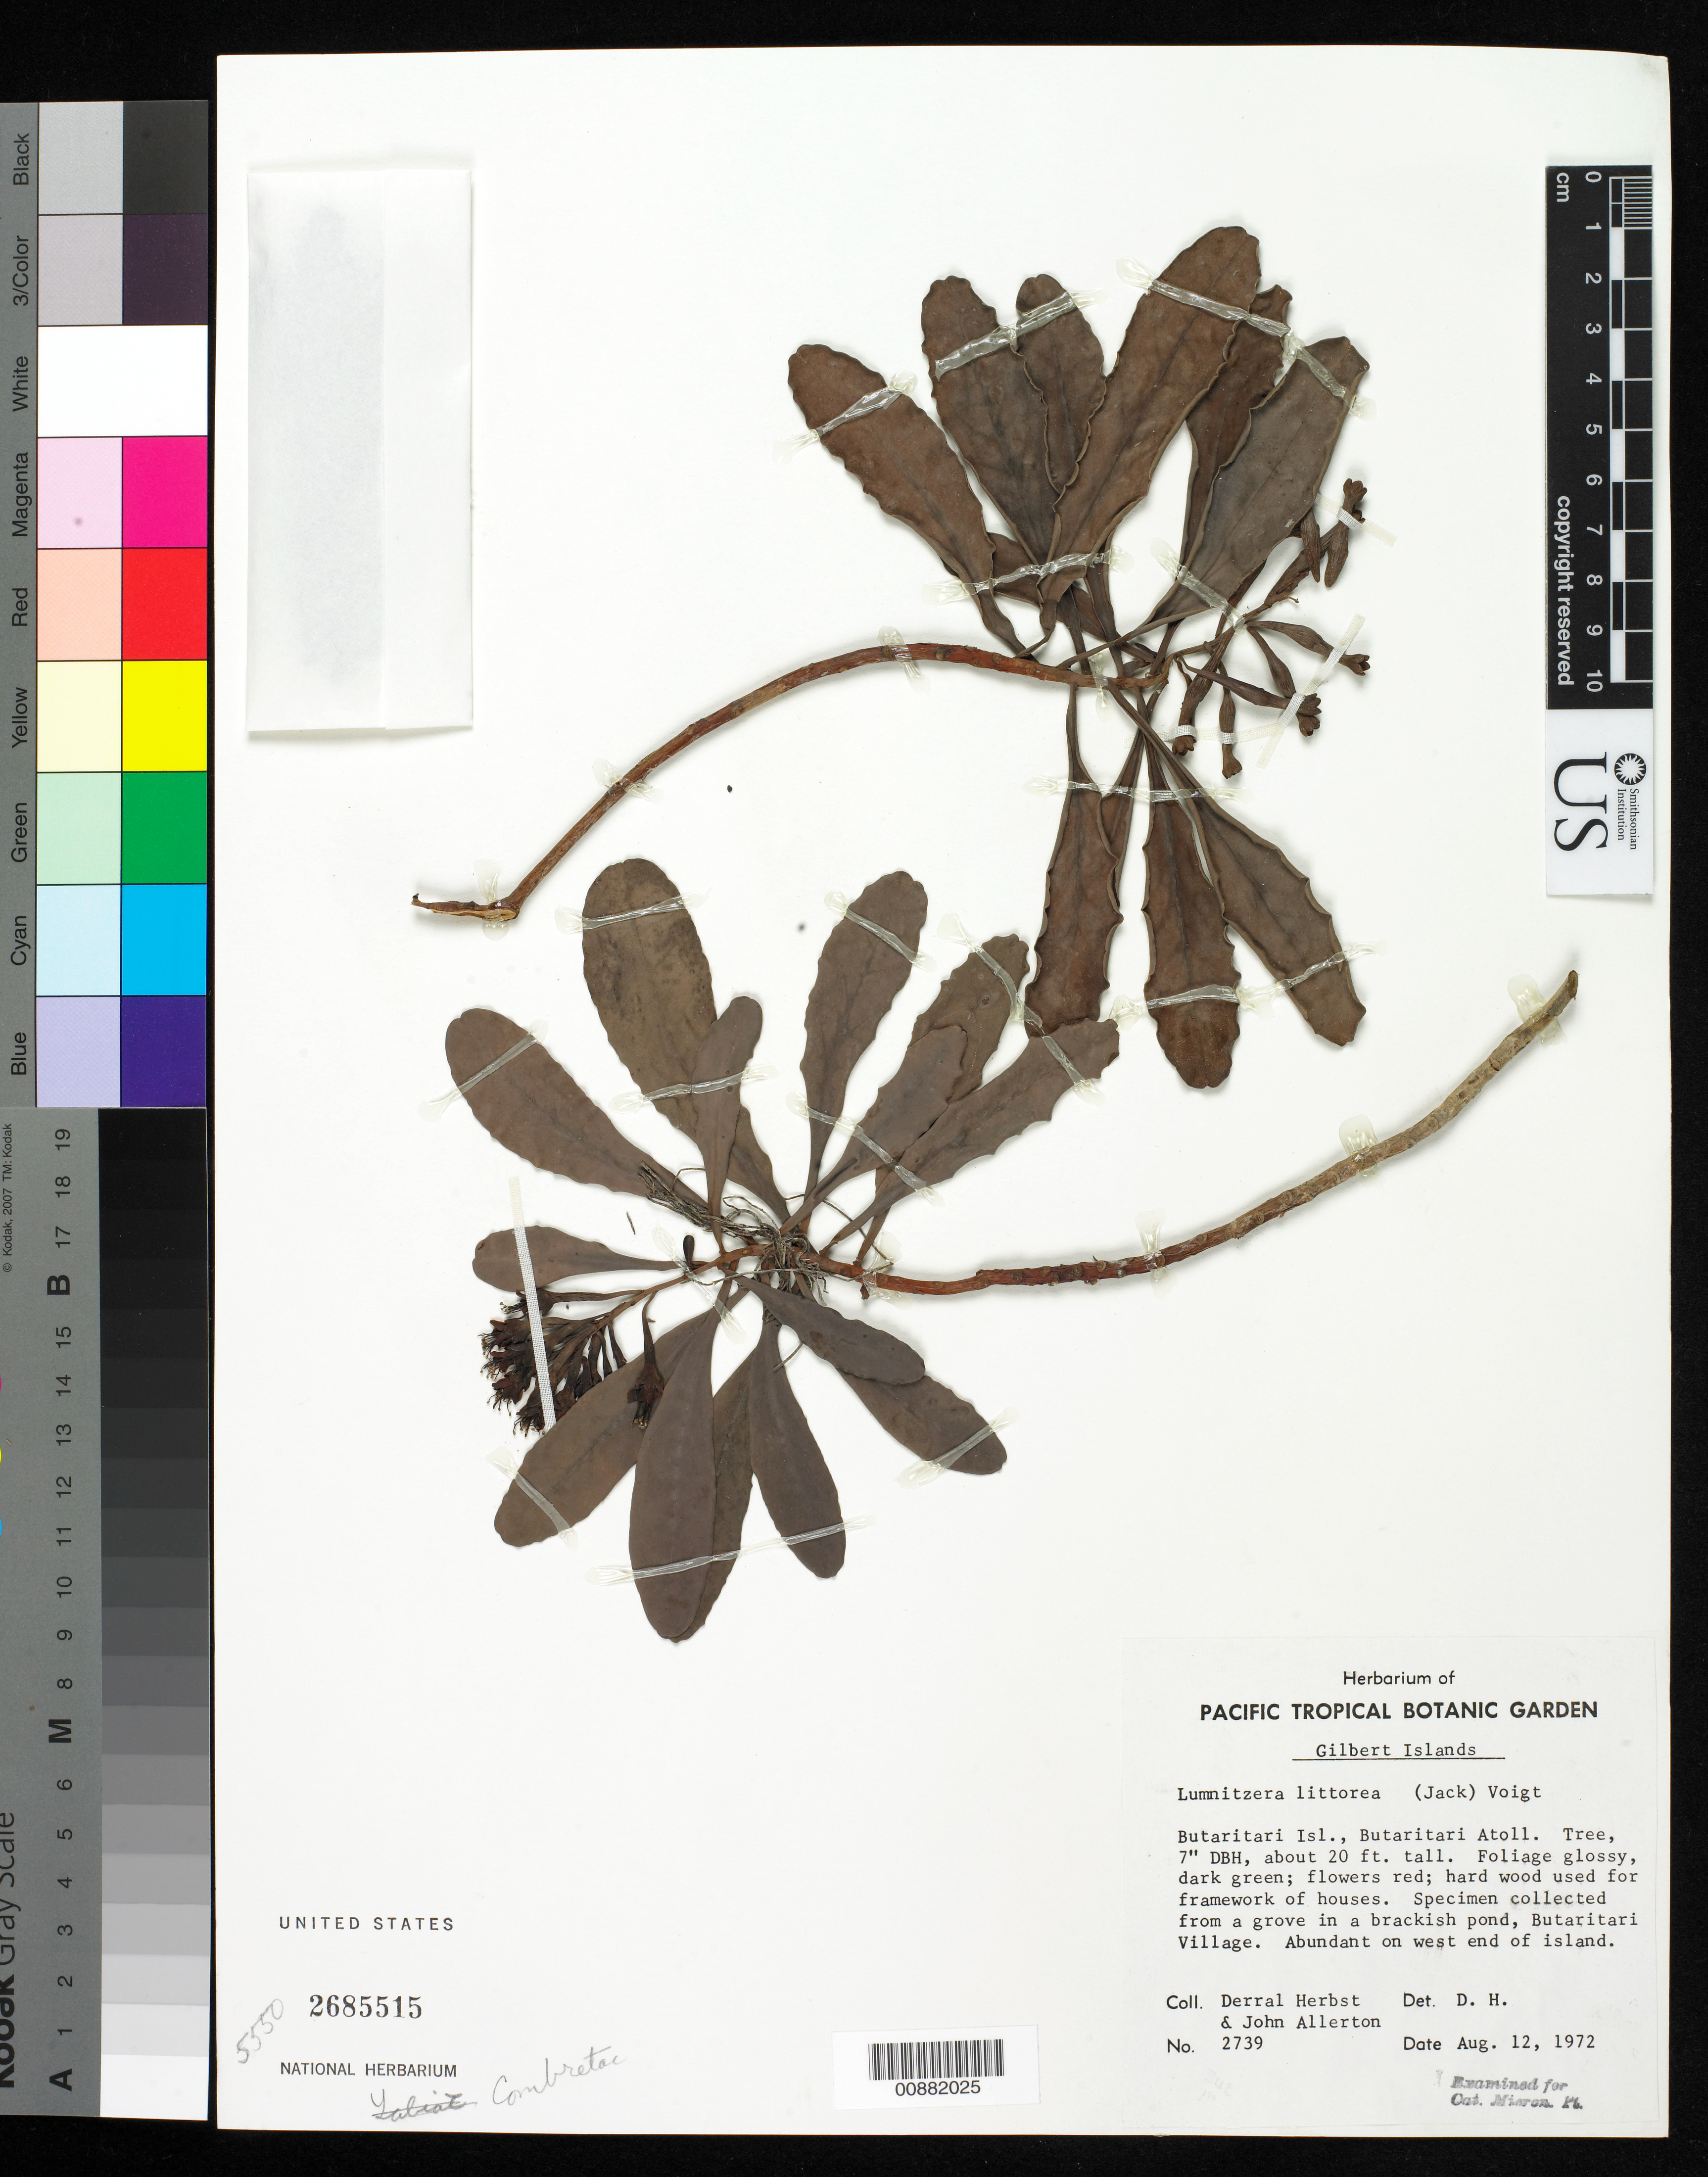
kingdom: Plantae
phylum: Tracheophyta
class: Magnoliopsida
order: Myrtales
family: Combretaceae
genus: Lumnitzera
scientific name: Lumnitzera littorea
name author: (Jack) Voight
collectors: D. R. Herbst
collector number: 2739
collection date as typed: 12 Aug 1972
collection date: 1972-08-12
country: Kiribati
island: Butaritari Atoll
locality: Butaritari Islet, west end of island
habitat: Specimen collected from a grove in a brackish pond. Abundand on west end of island.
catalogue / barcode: US 2685515